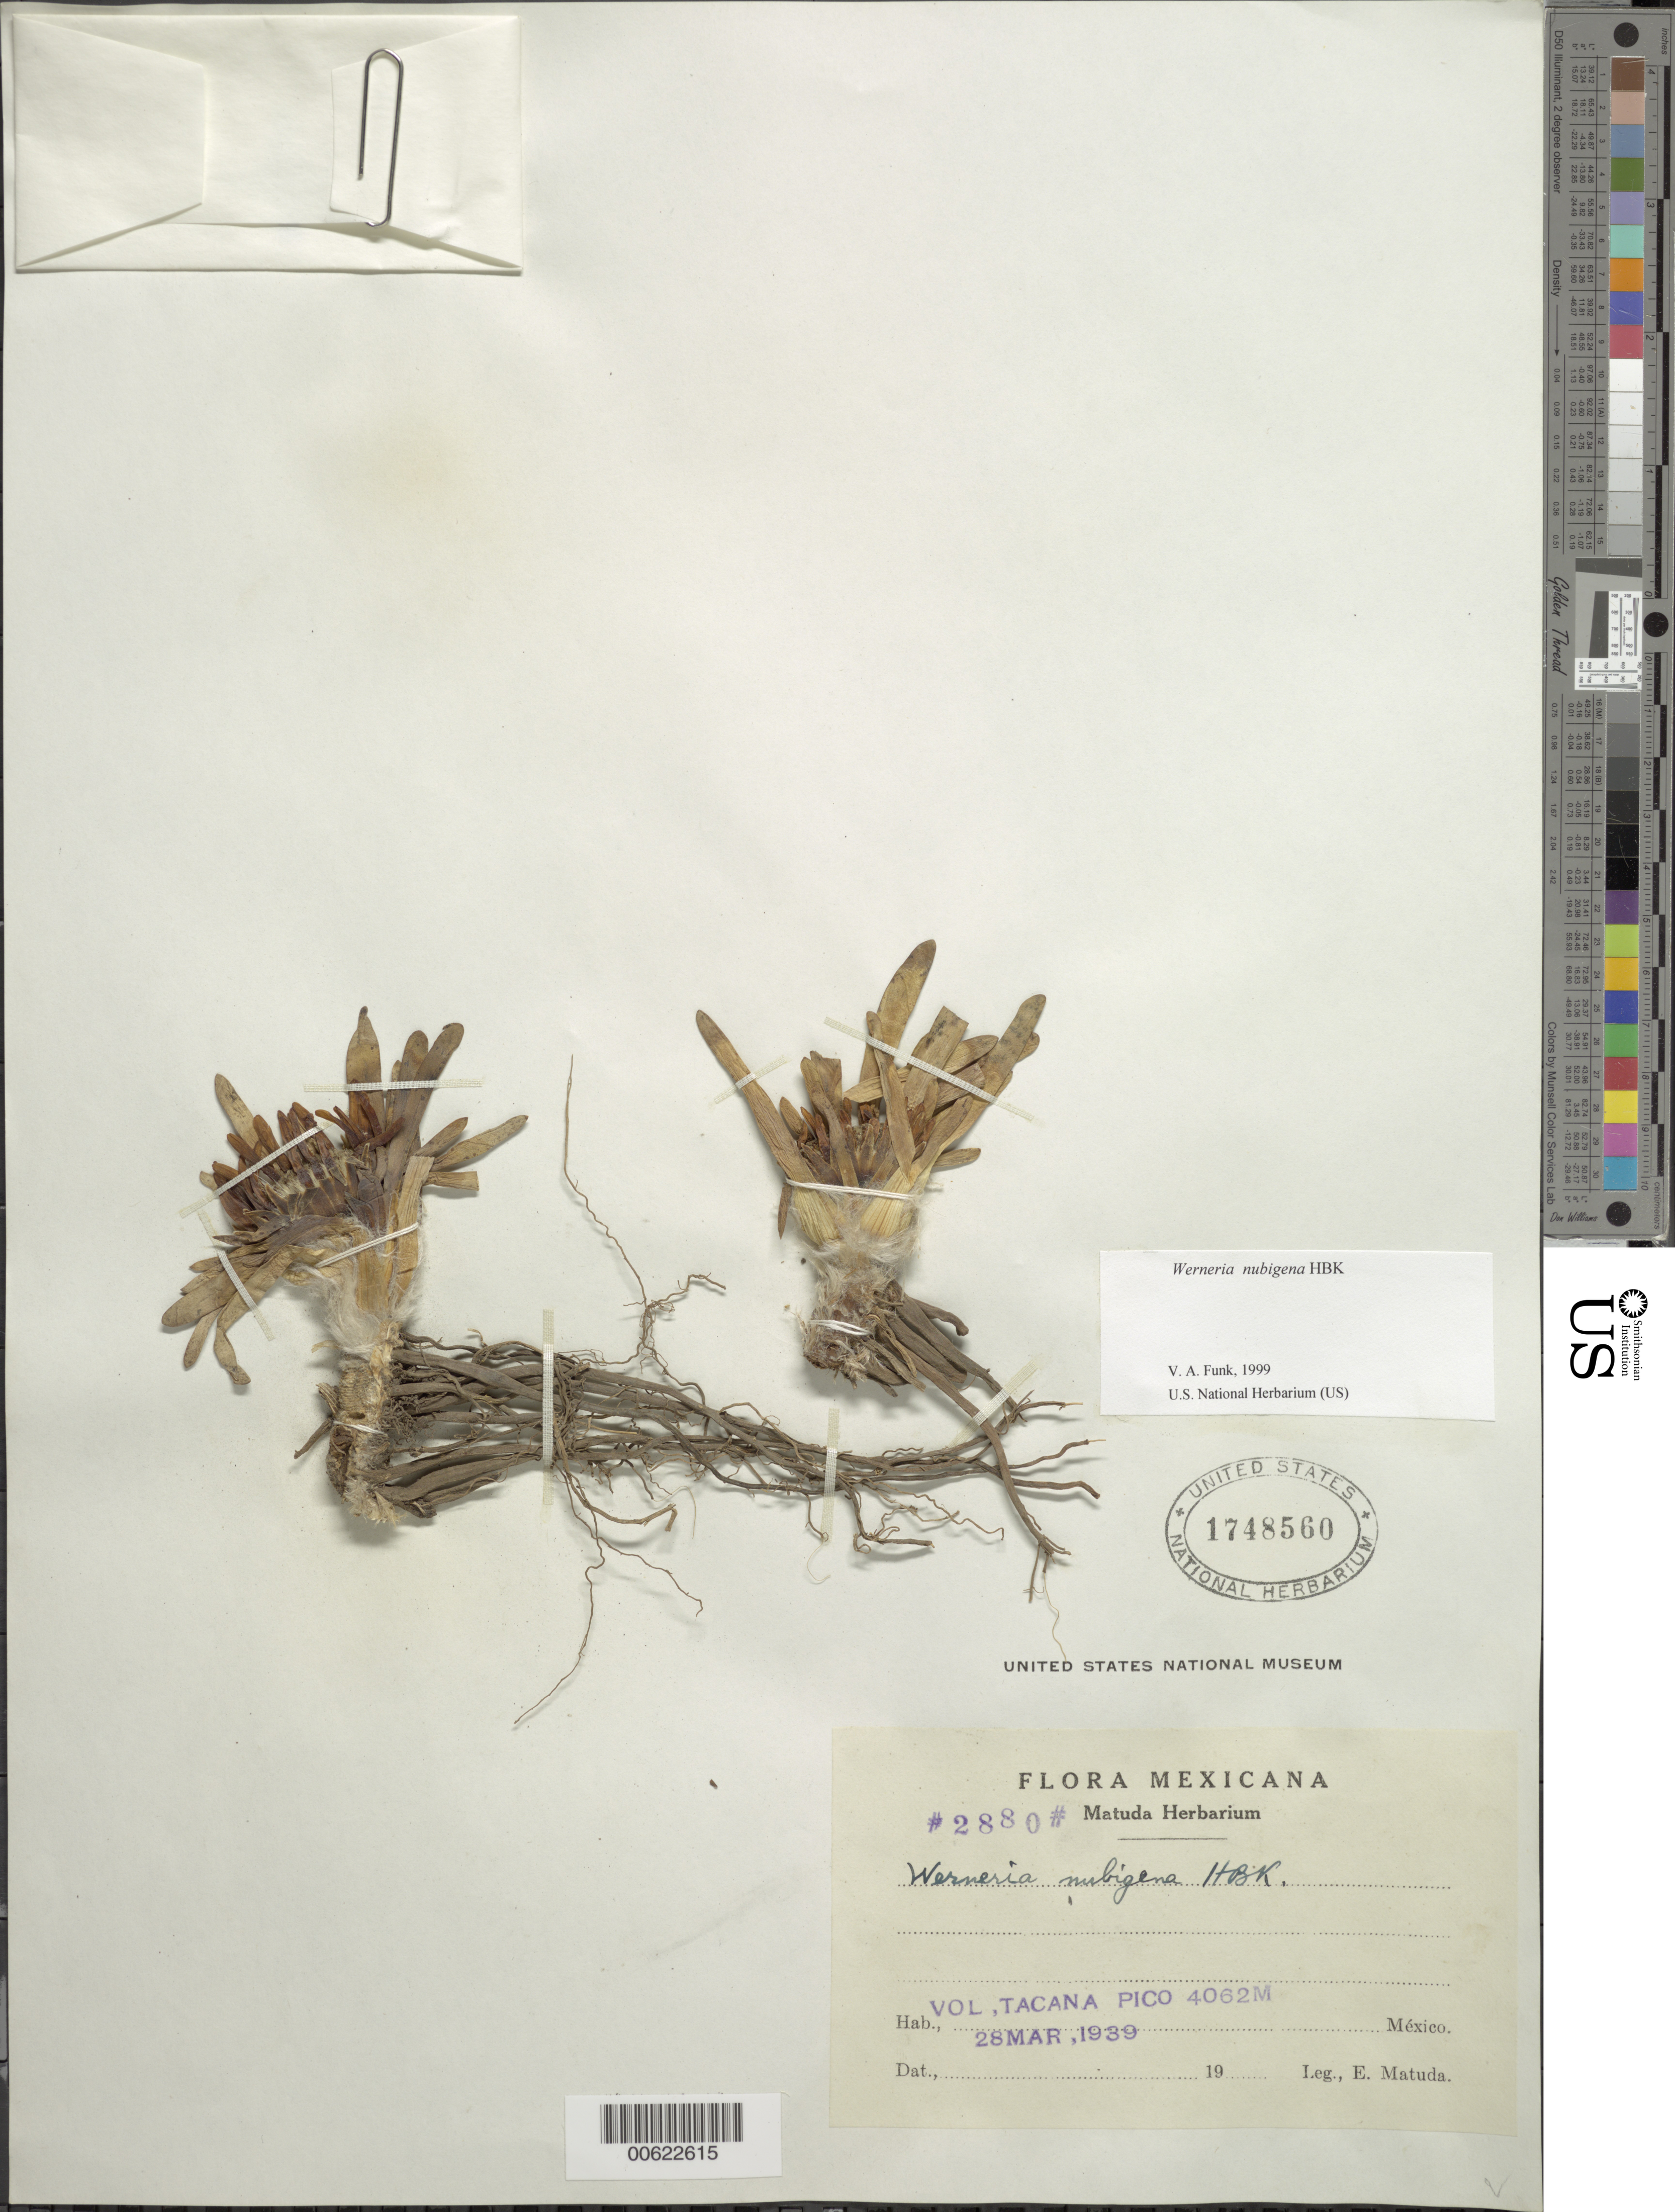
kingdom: Plantae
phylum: Tracheophyta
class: Magnoliopsida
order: Asterales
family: Asteraceae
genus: Werneria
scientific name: Werneria nubigena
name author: Kunth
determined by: Funk, Vicki A., (BOT), Smithsonian Institution - National Museum of Natural History (UNITED STATES)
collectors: E. Matuda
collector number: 2880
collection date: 1939-03-28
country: Mexico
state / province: Chiapas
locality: Volcan Tacuna Pico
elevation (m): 4062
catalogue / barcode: US 1748560